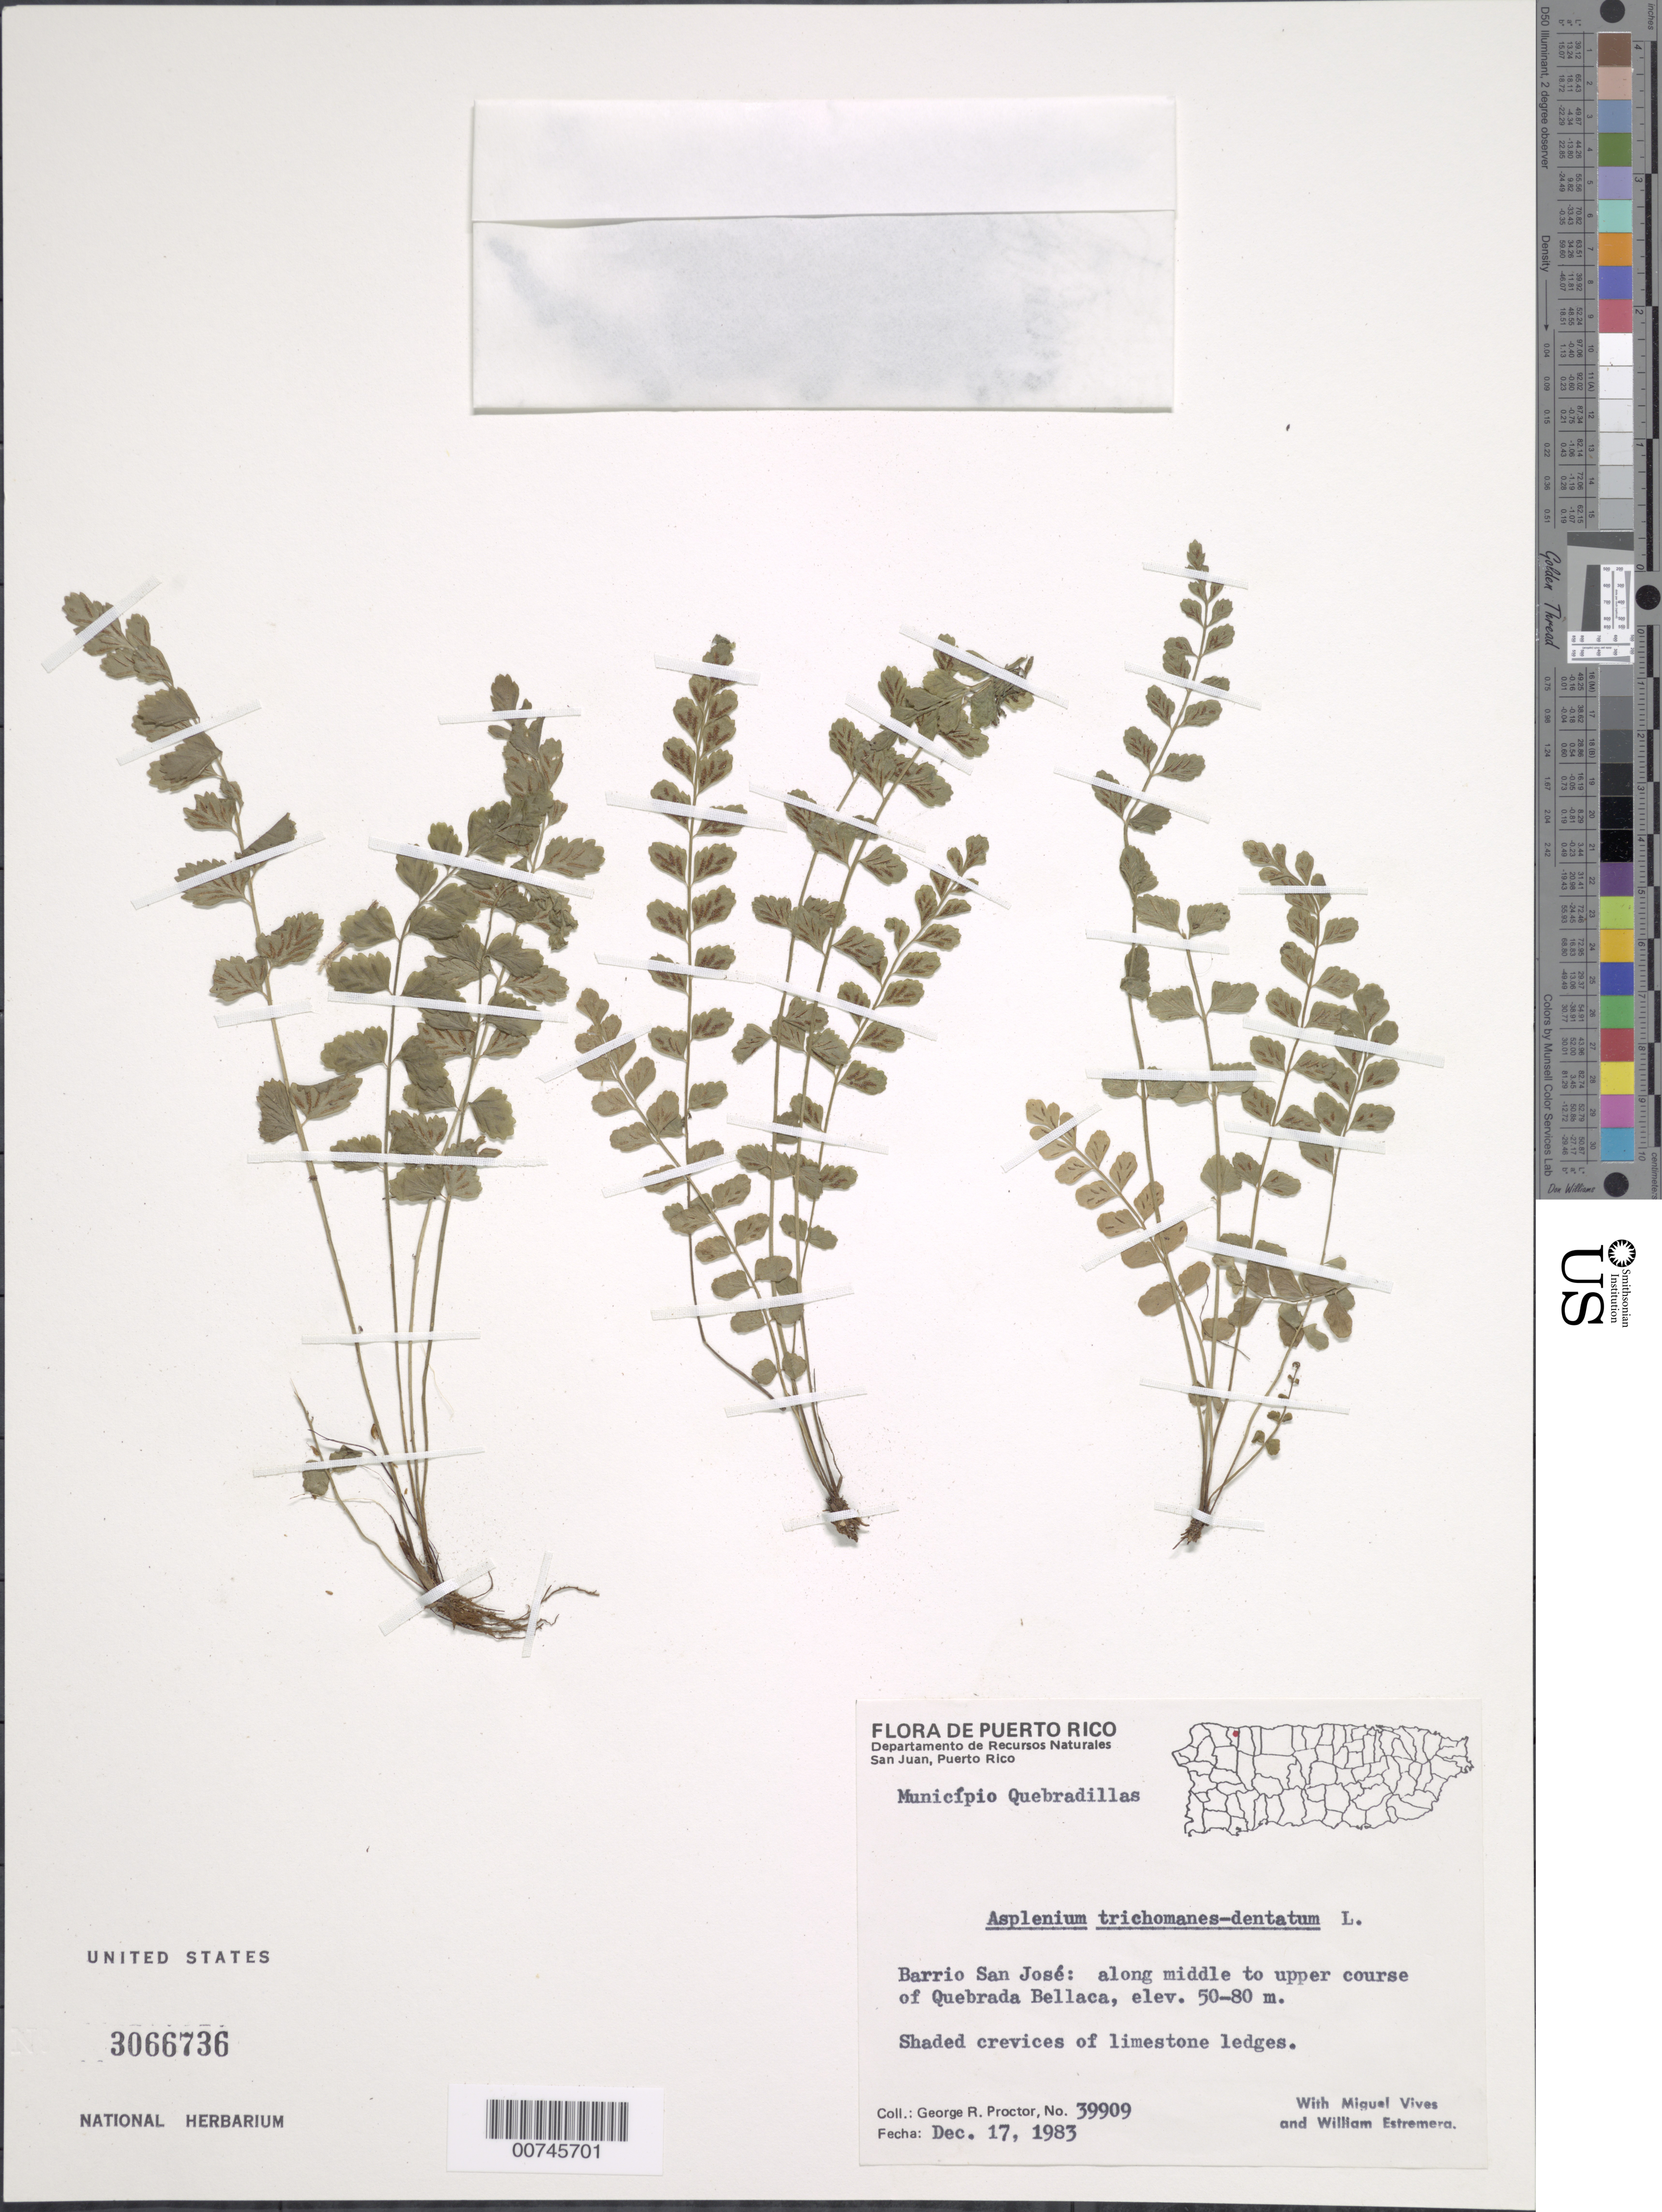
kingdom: Plantae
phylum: Tracheophyta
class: Polypodiopsida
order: Polypodiales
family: Aspleniaceae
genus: Asplenium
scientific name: Asplenium trichomanes-dentatum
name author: L.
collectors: G. R. Proctor, M. Vives & W. Estremera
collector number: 39909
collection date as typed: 17 Dec 1983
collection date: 1983-12-17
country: Puerto Rico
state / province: Quebradillas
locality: Barrio San José: along middle to upper course of Quebrada Bellaca, Municipio Quebradillas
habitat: Shaded crevices of limestone ledges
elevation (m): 50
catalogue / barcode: US 3066736